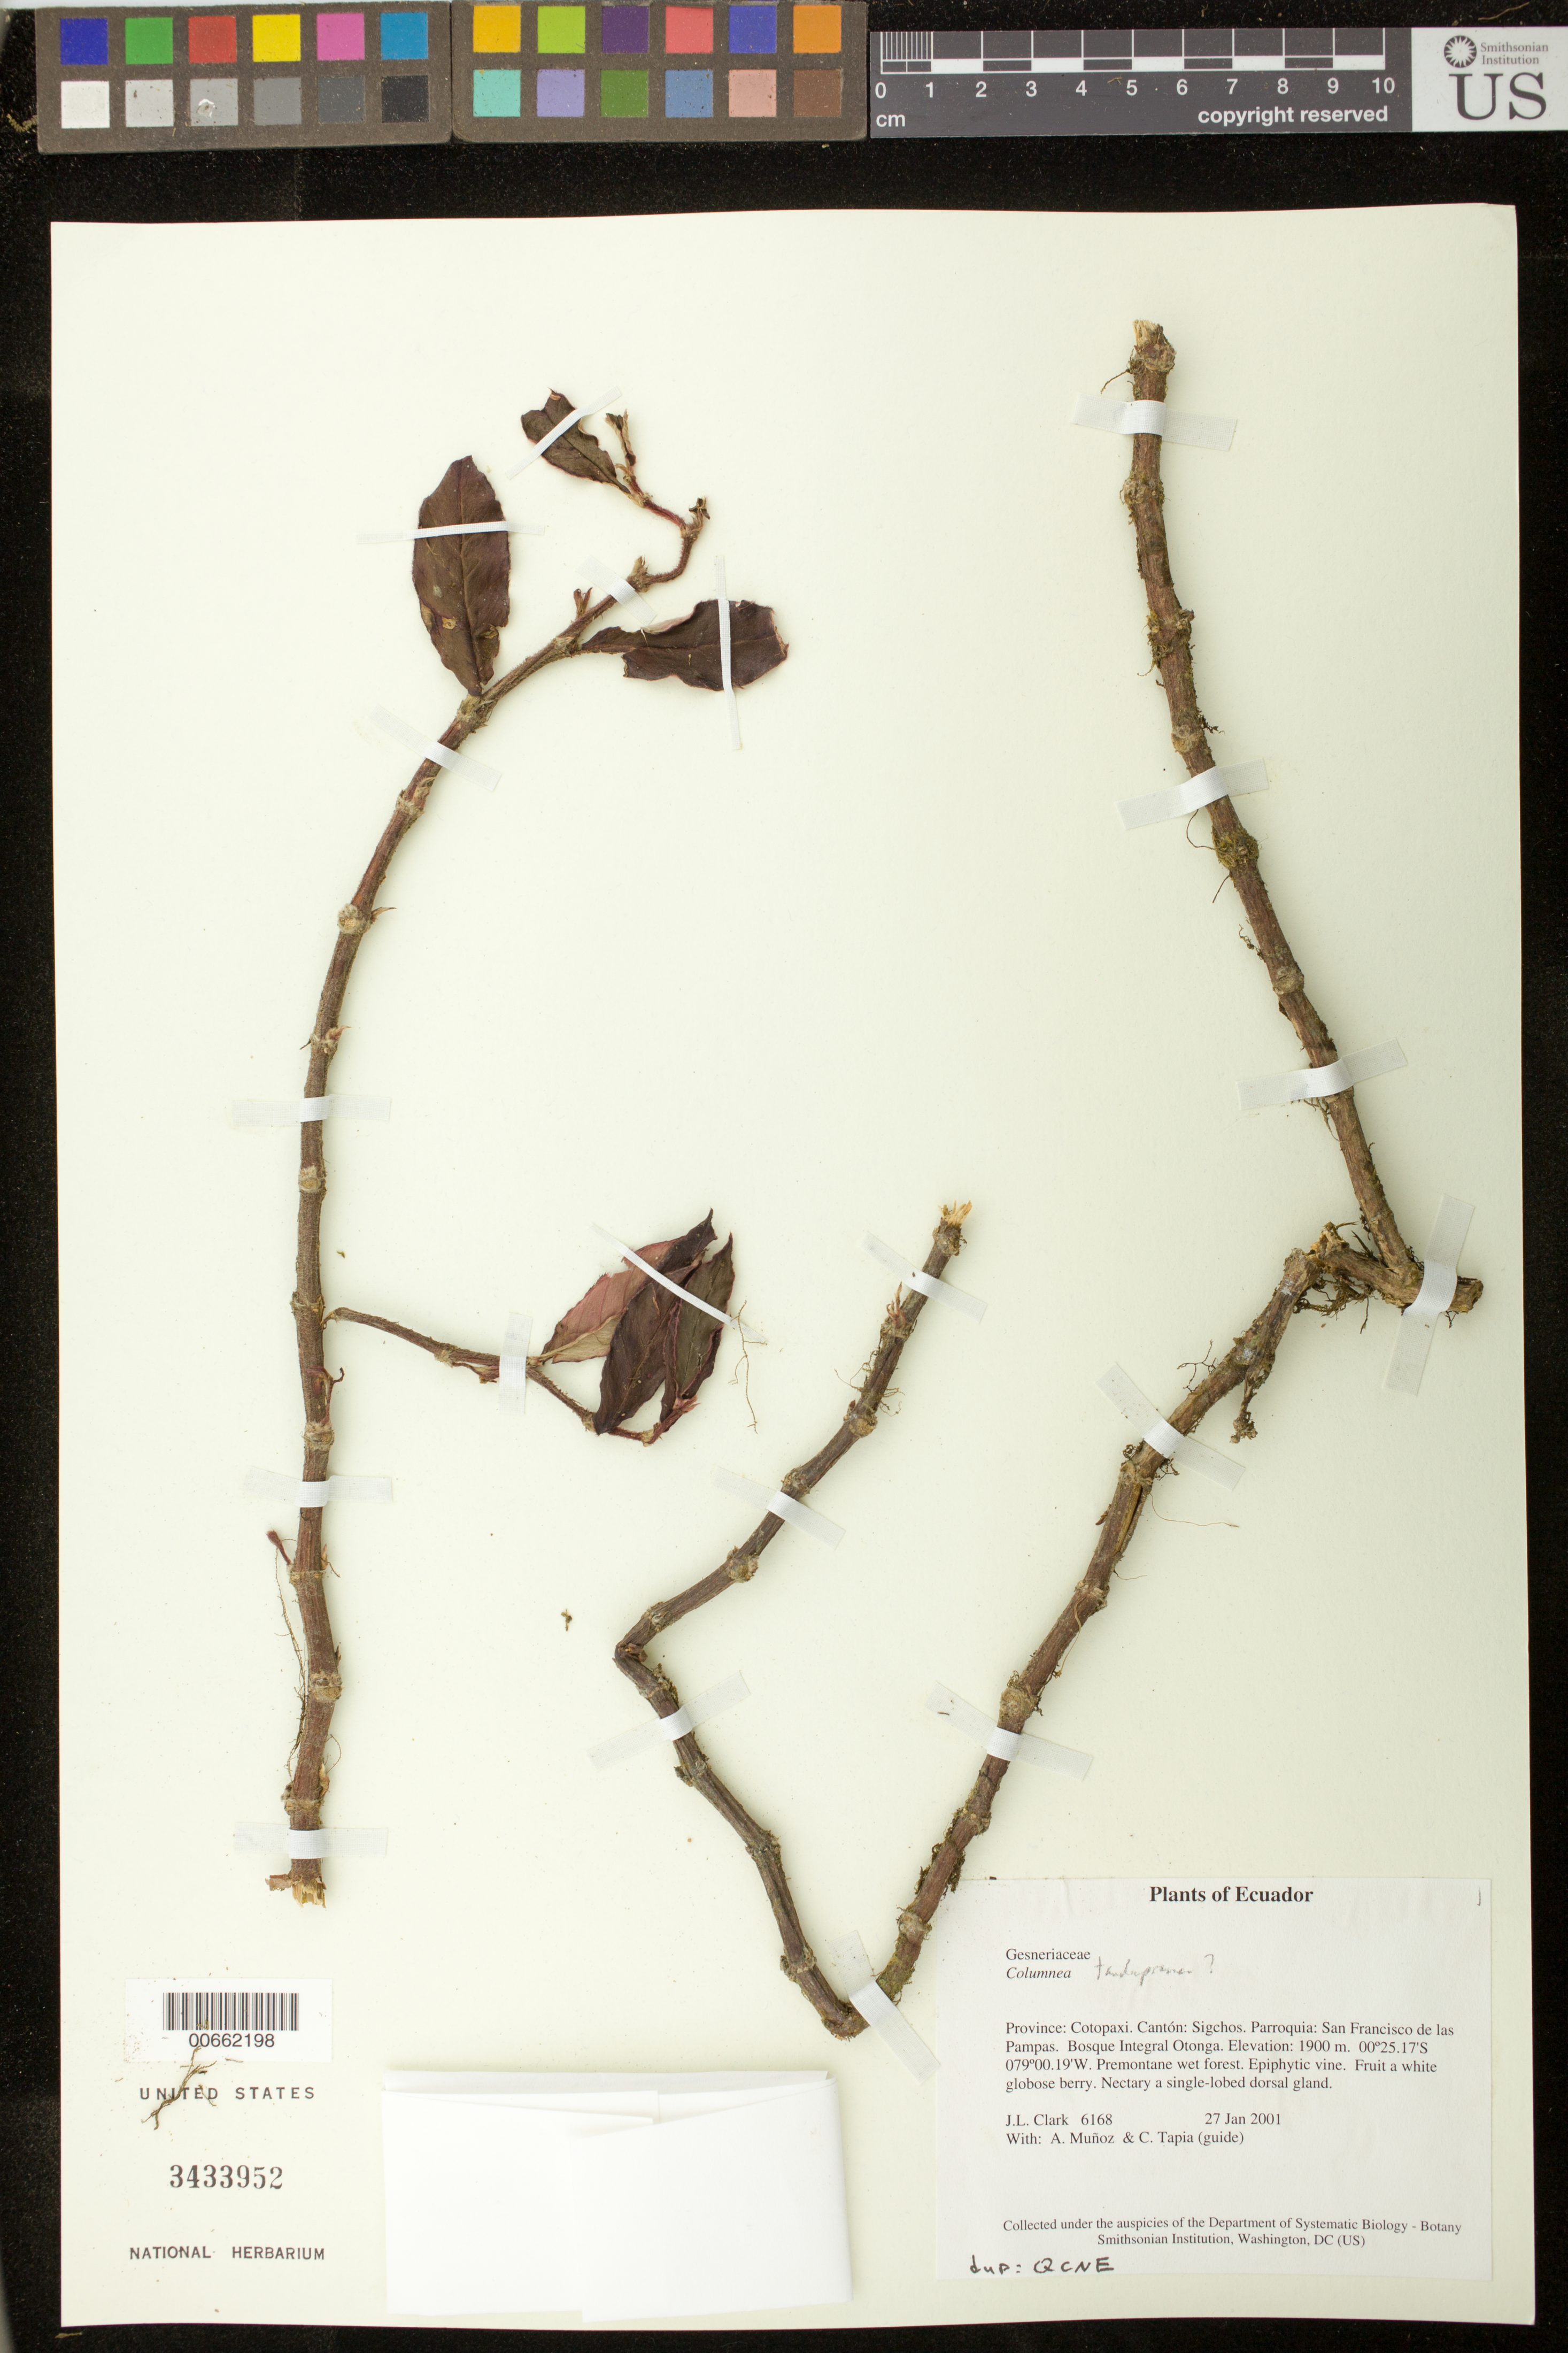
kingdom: Plantae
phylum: Tracheophyta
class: Magnoliopsida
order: Lamiales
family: Gesneriaceae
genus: Columnea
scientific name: Columnea tandapiana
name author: (Wiehler) L.E. Skog & L.P. Kvist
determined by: Clark, J. L., (SEL), The Marie Selby Botanical Garden (UNITED STATES)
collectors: J. L. Clark, A. Muñoz & C. Tapia (guide)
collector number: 6168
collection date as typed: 27 Jan 2001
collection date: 2001-01-27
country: Ecuador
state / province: Cotopaxi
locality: Cantón: Sigchos. Parroquia: San Francisco de las Pampas. Bosque Integral Otonga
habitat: Premontane wet forest.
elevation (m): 1900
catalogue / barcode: US 3433952